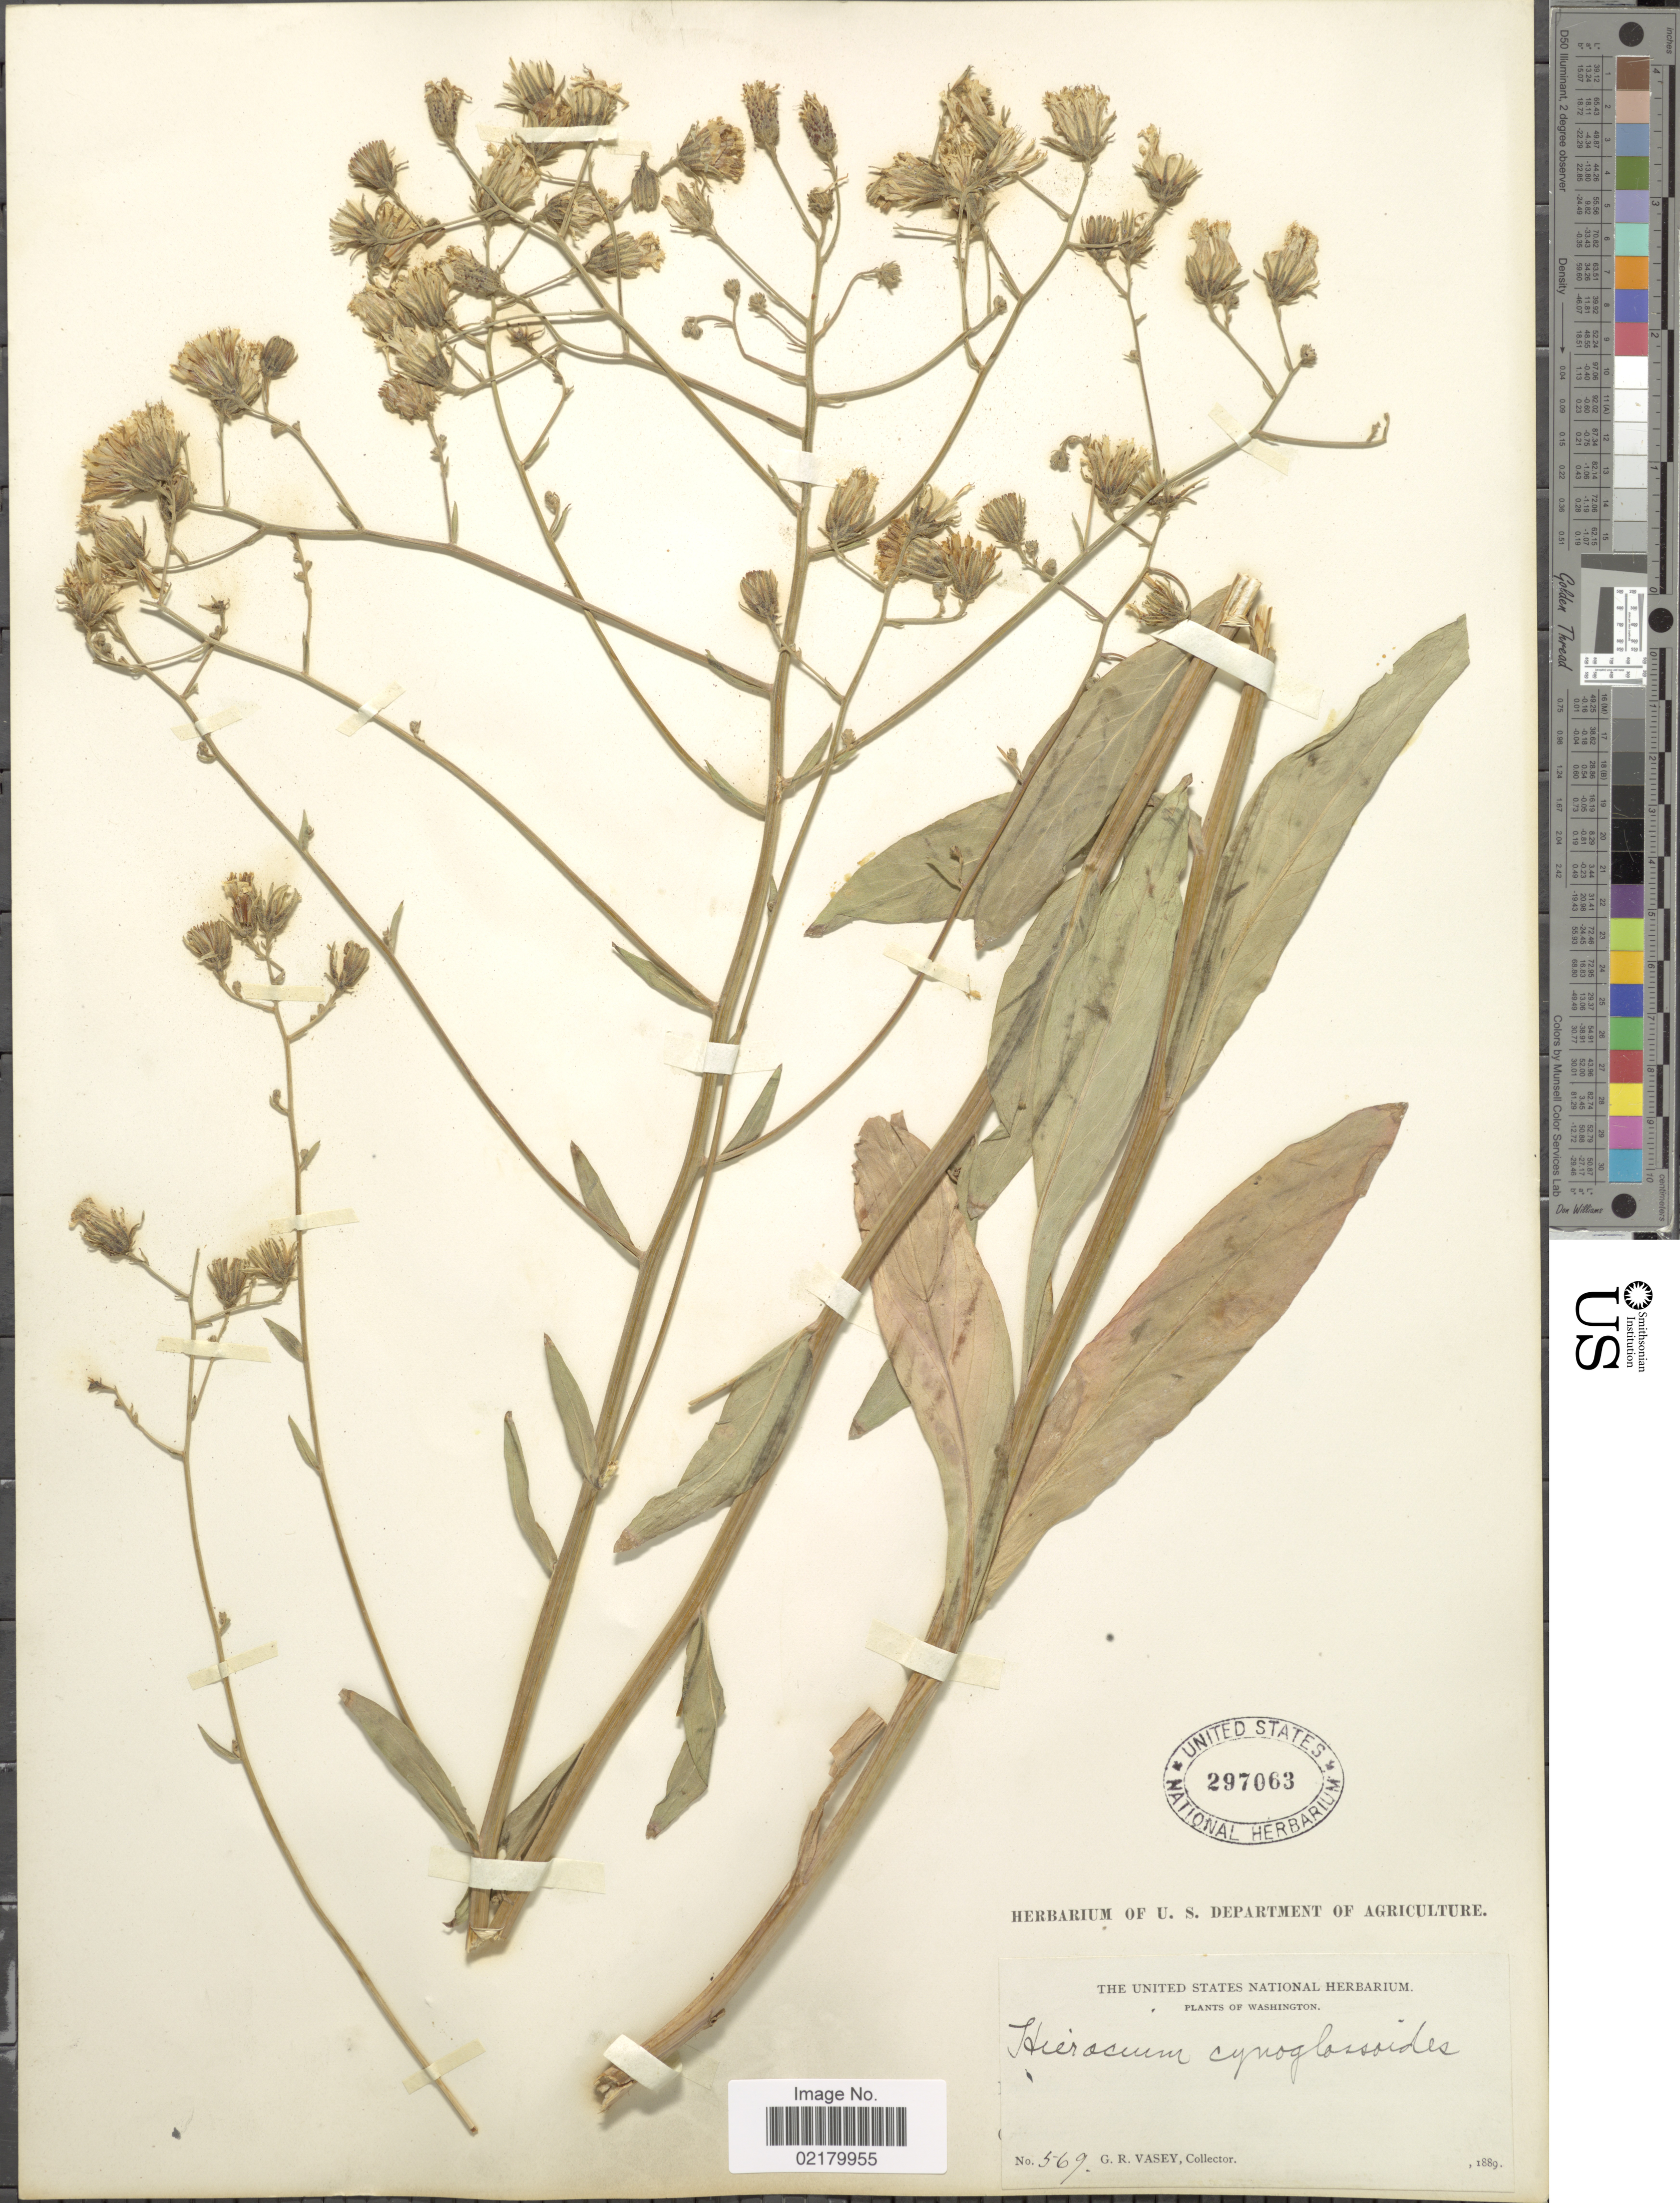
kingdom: Plantae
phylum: Tracheophyta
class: Magnoliopsida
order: Asterales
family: Asteraceae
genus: Hieracium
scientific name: Hieracium scouleri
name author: Hook.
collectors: G. R. Vasey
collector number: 569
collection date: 1889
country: United States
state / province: Washington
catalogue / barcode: US 297063